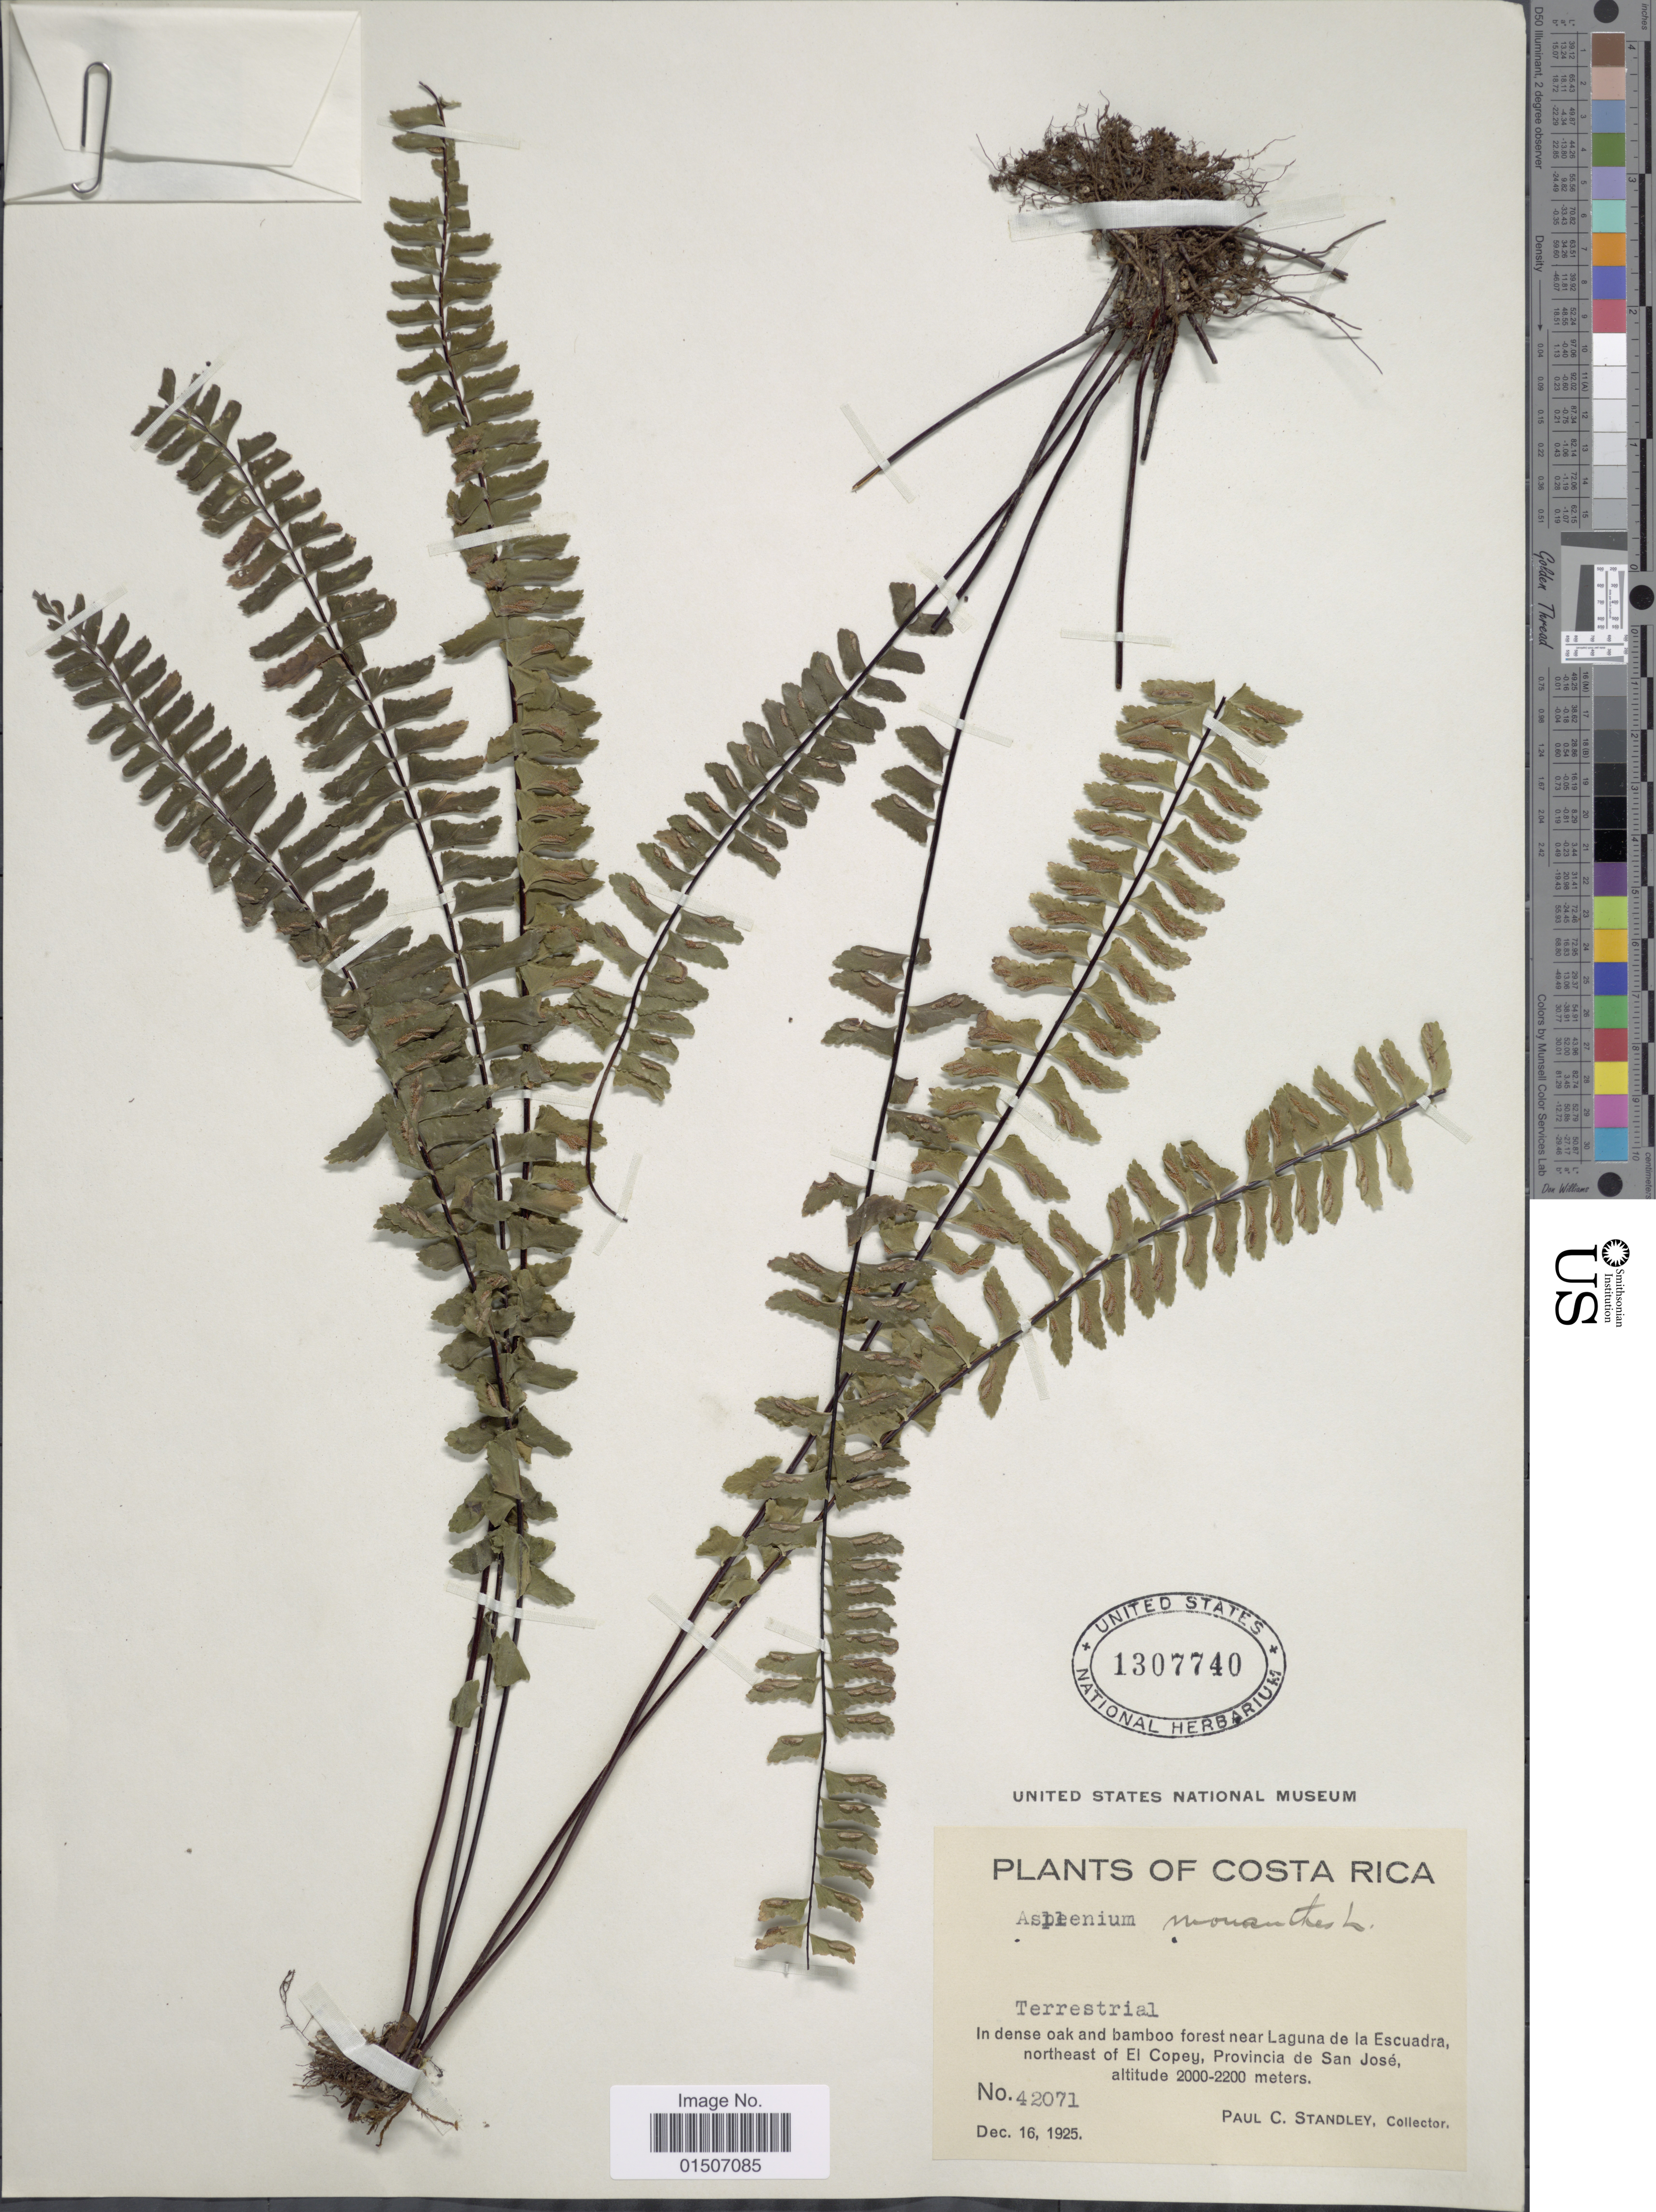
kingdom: Plantae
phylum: Tracheophyta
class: Polypodiopsida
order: Polypodiales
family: Aspleniaceae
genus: Asplenium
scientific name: Asplenium monanthes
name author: L.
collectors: P. C. Standley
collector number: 42071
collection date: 1925-12-16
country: Costa Rica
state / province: San José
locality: In dense oak and bamboo forest near Laguna de la Escuadra, northeast of El Copey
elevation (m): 2000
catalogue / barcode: US 1307740